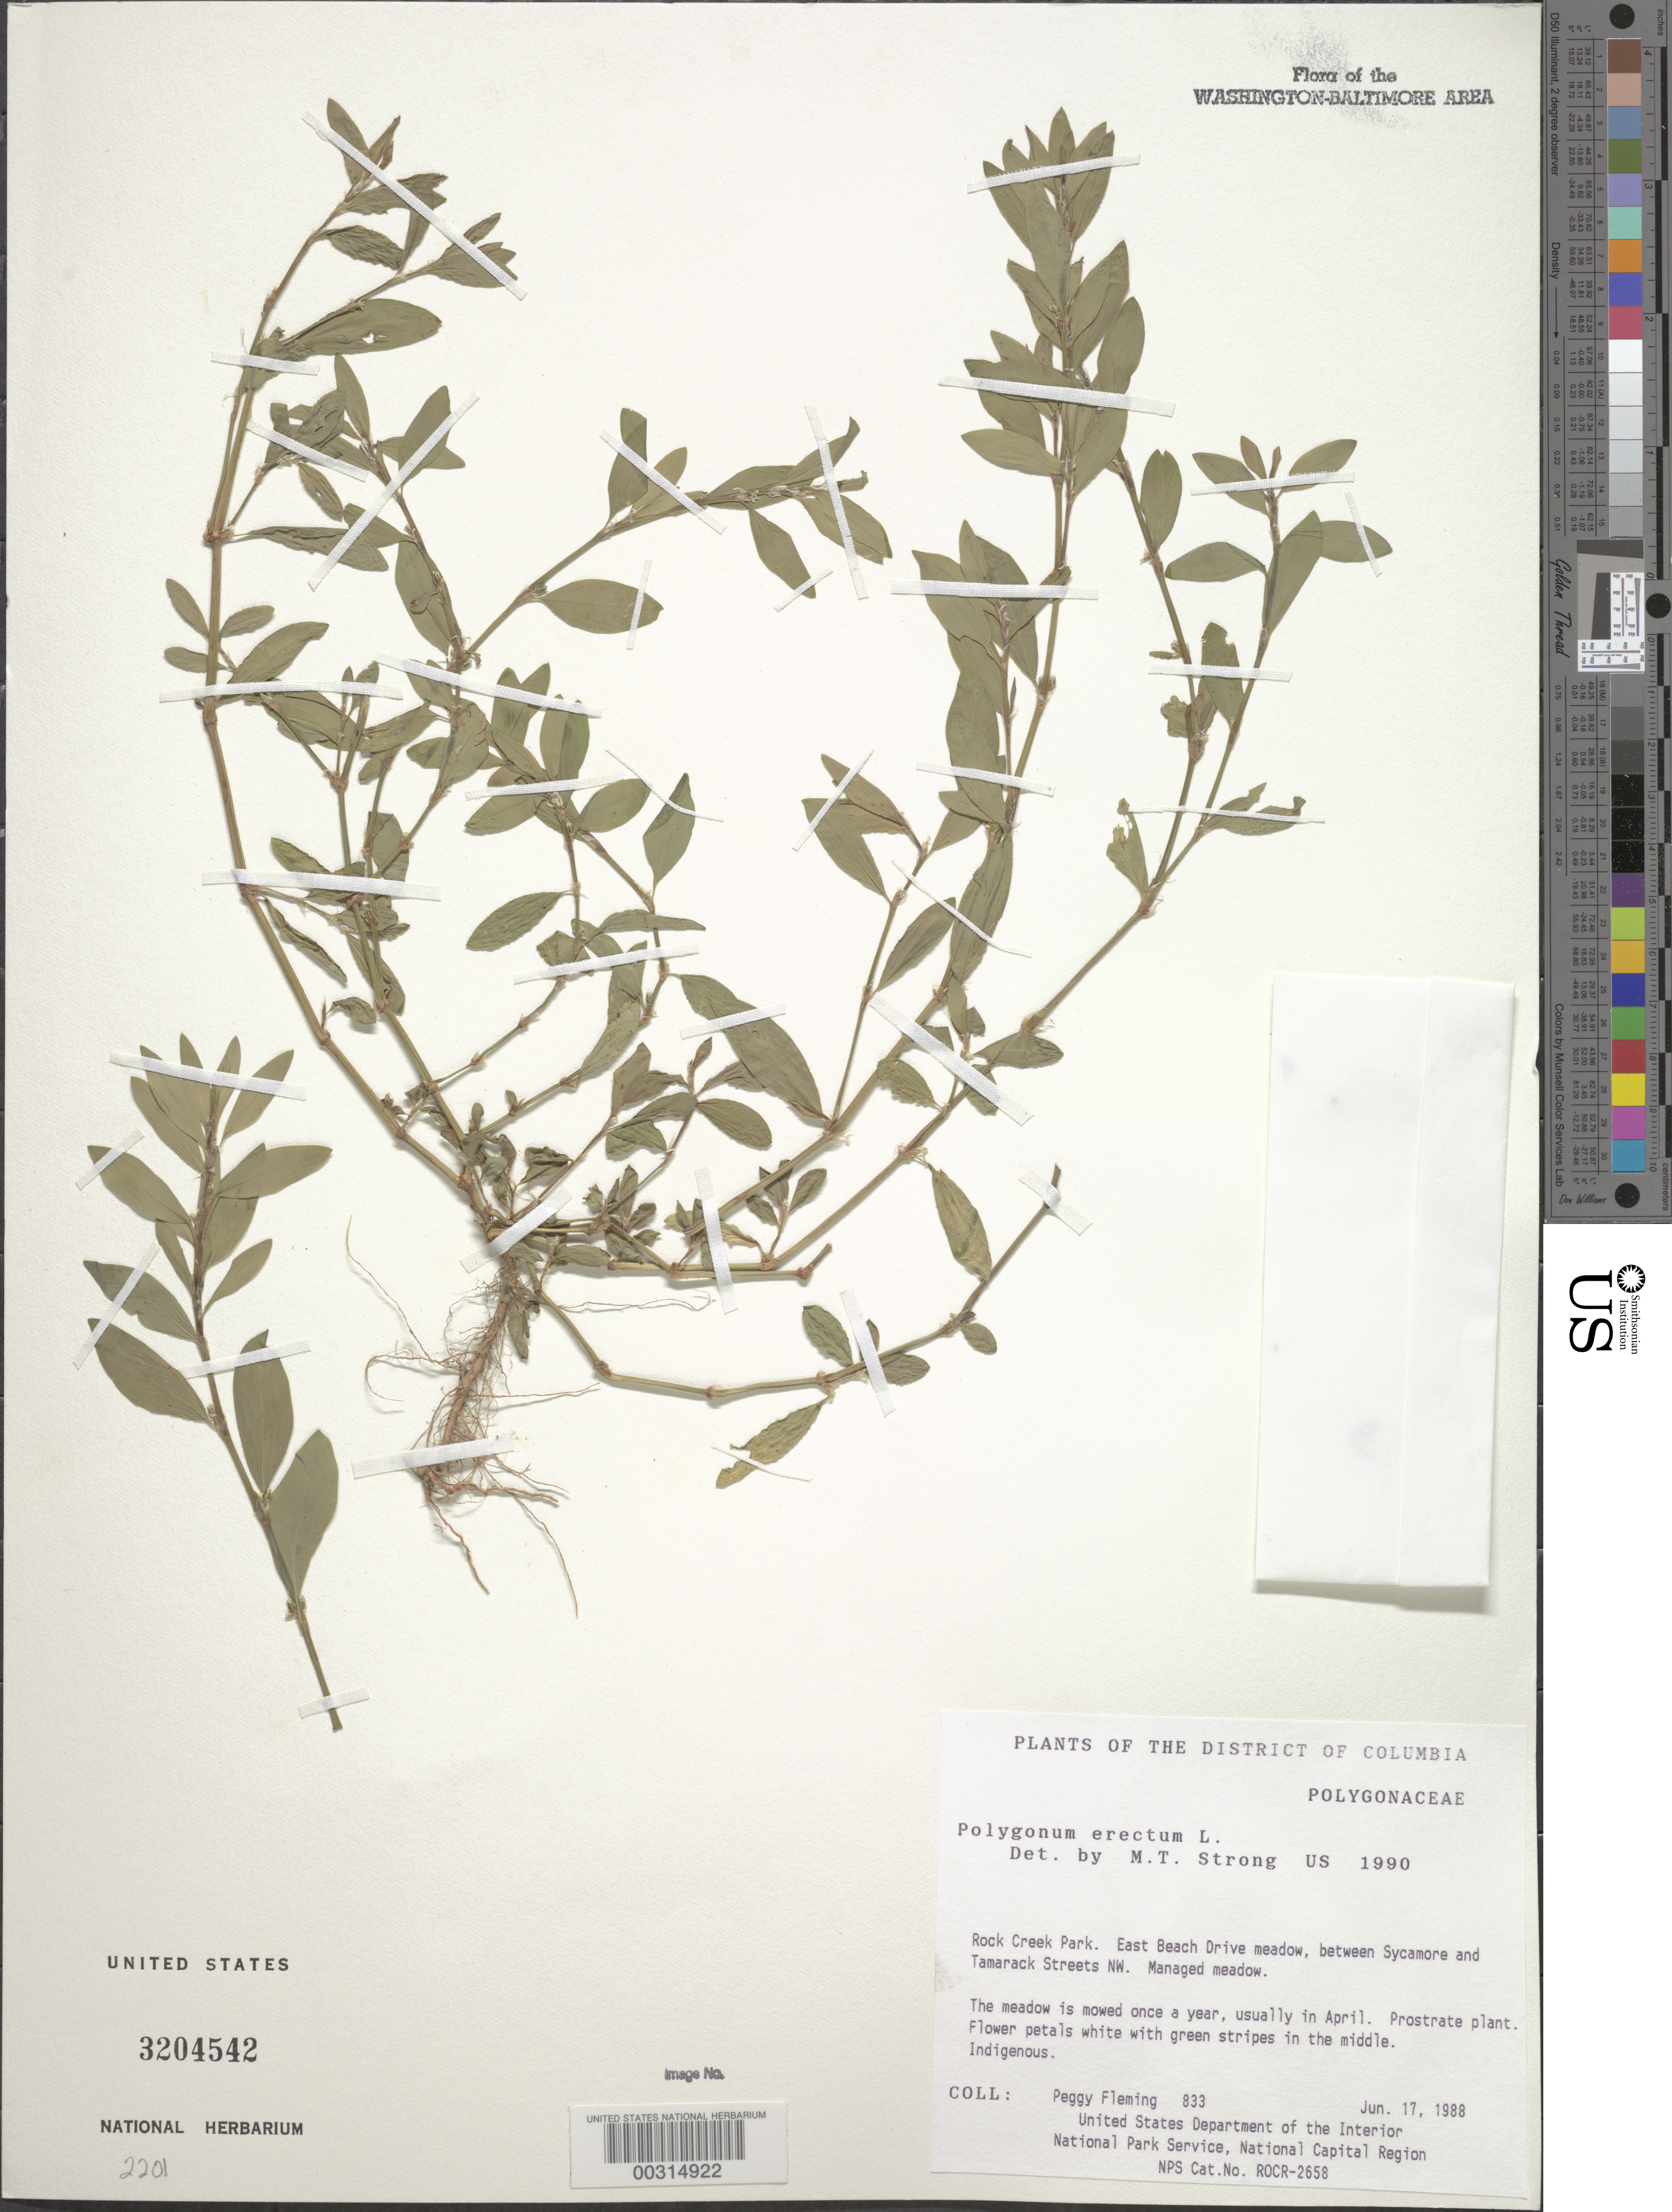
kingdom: Plantae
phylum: Tracheophyta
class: Magnoliopsida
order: Caryophyllales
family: Polygonaceae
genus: Polygonum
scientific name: Polygonum erectum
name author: L.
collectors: P. Fleming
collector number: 833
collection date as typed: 17 Jun 1988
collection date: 1988-06-17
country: United States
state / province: District of Columbia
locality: Rock Creek Park, E Beach Drive meadow, between Sycamore and Tamarack Streets NW Rock Creek Park and Vicinity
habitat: Managed meadow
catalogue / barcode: US 3204542